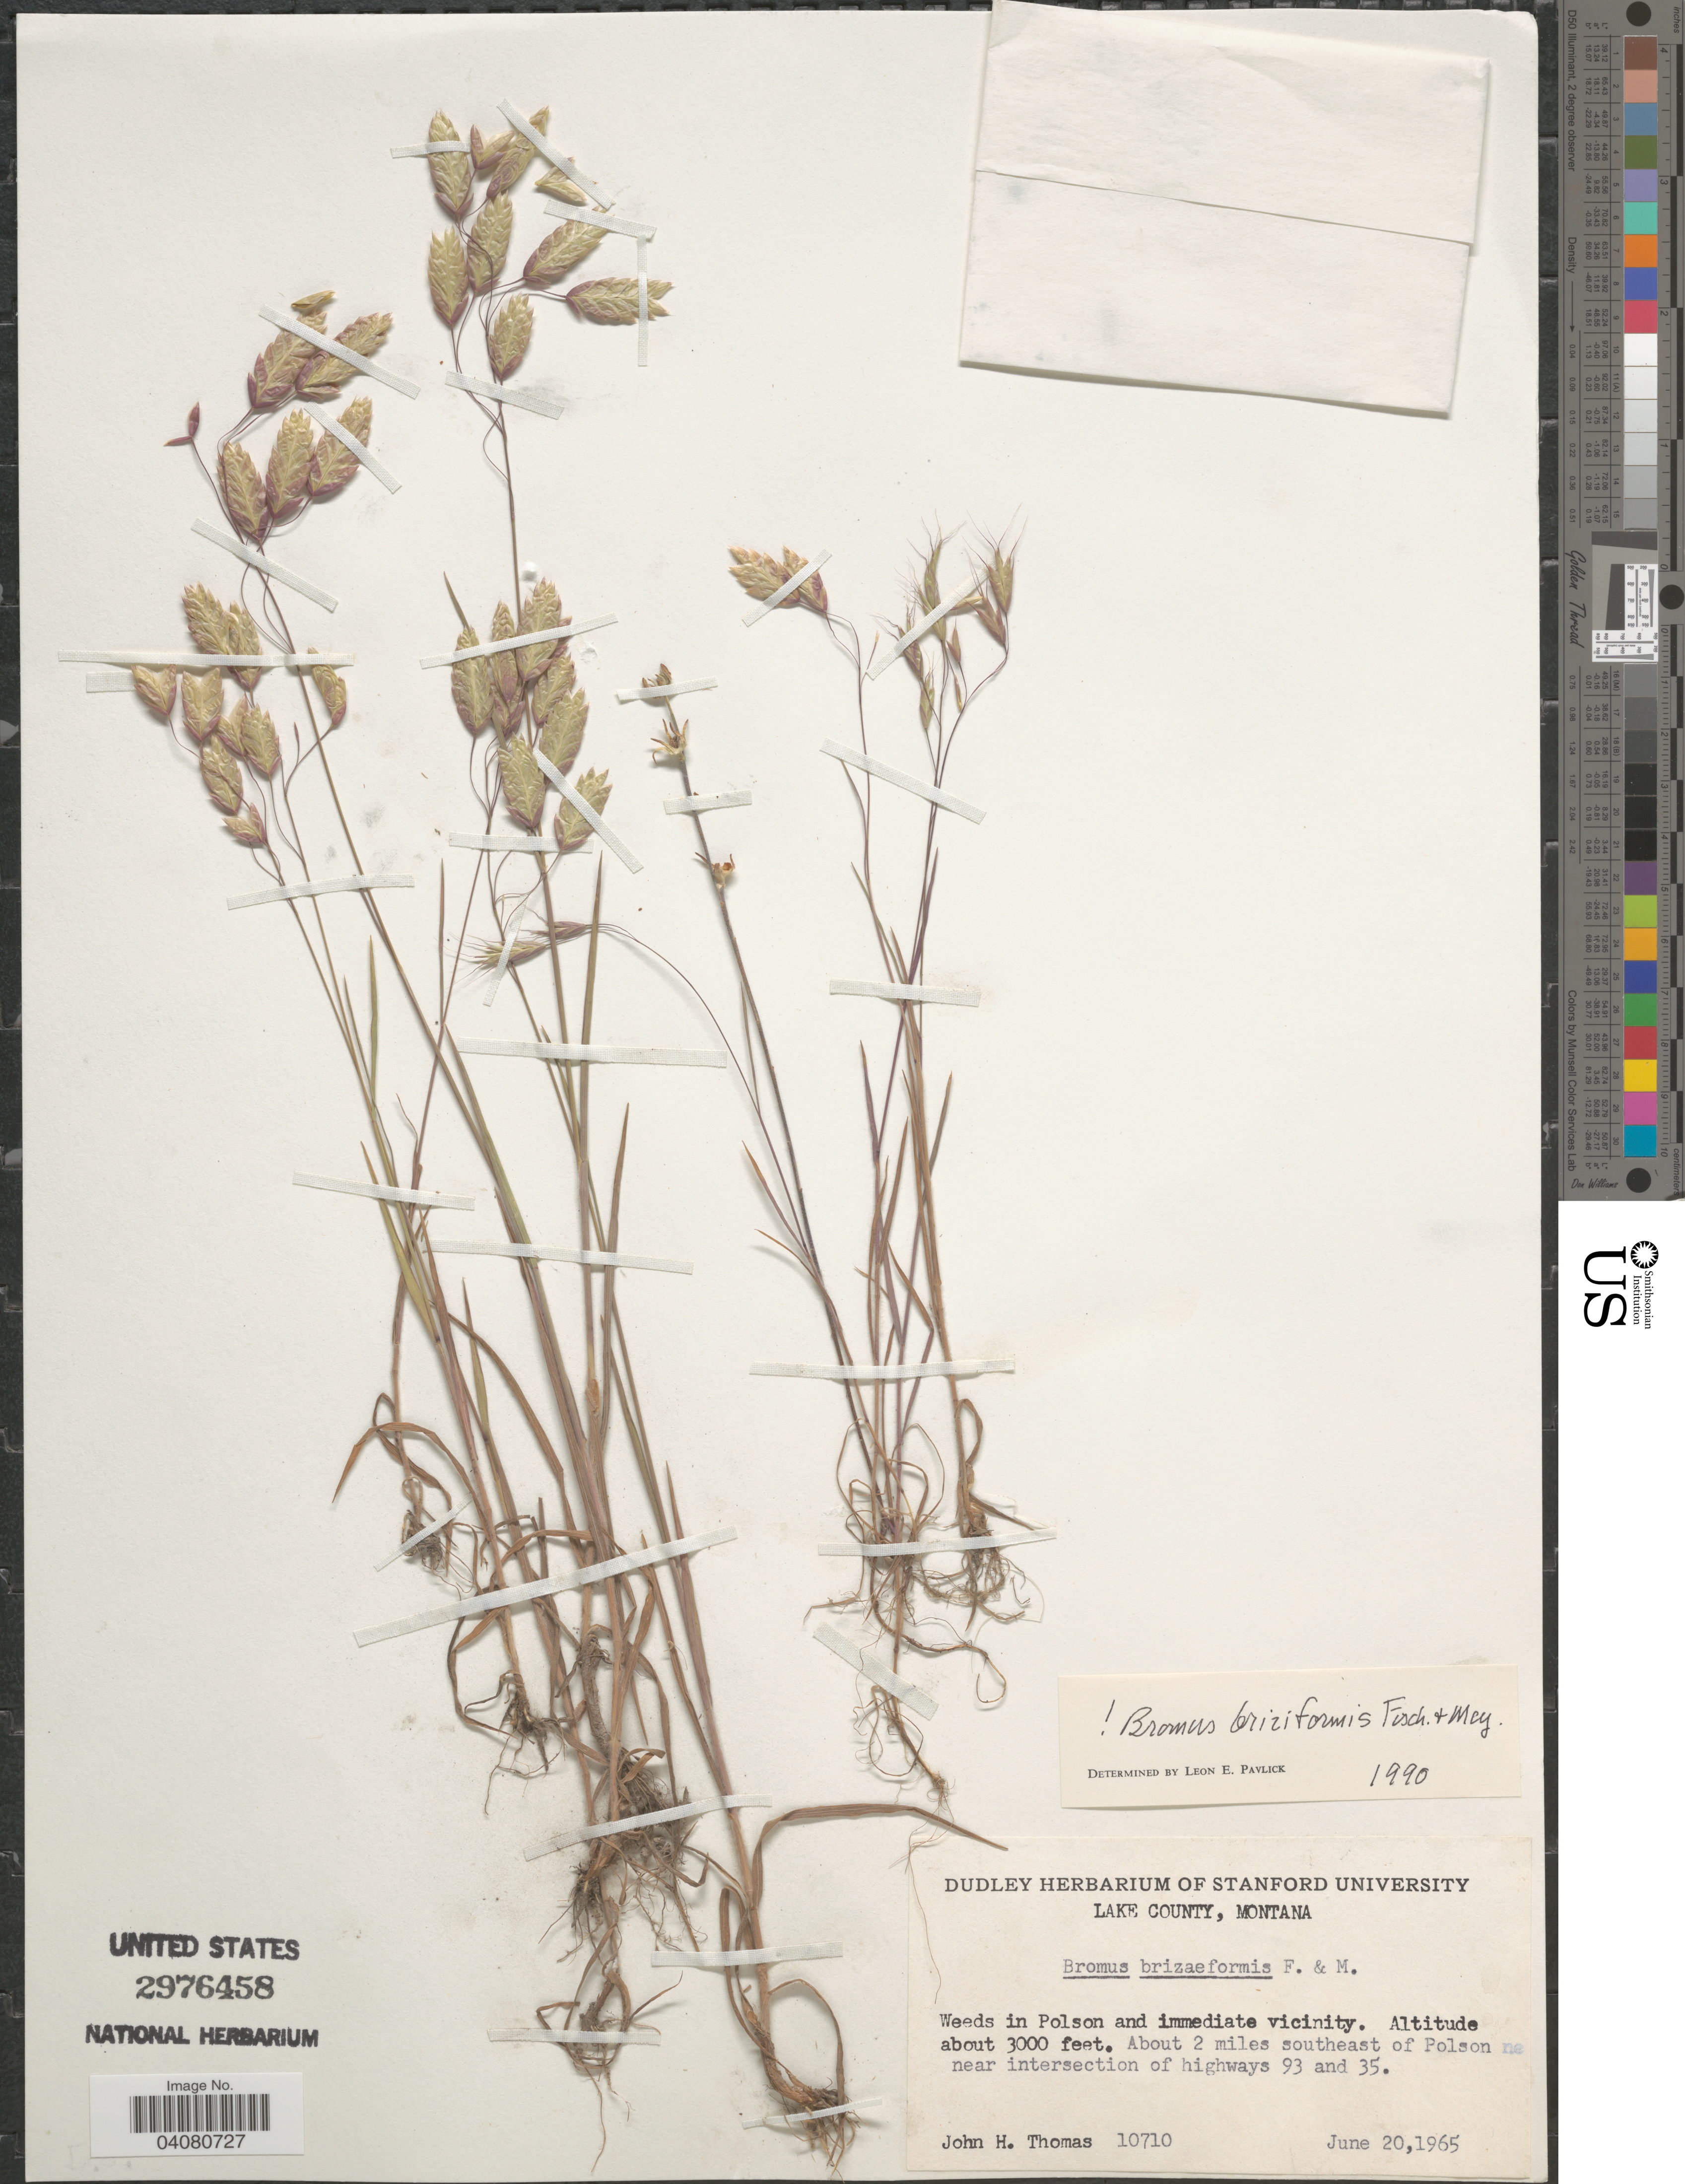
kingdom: Plantae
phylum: Tracheophyta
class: Liliopsida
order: Poales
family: Poaceae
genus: Bromus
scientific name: Bromus briziformis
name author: Fisch. & C.A. Mey.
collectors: J. H. Thomas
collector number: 10710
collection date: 1965-06-20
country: United States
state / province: Montana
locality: Lake County. Weeds in Polson and immediate vicinity. About 2 miles southeast of Polson near intersection of highways 93 and 35.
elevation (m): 914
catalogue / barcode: US 2976458